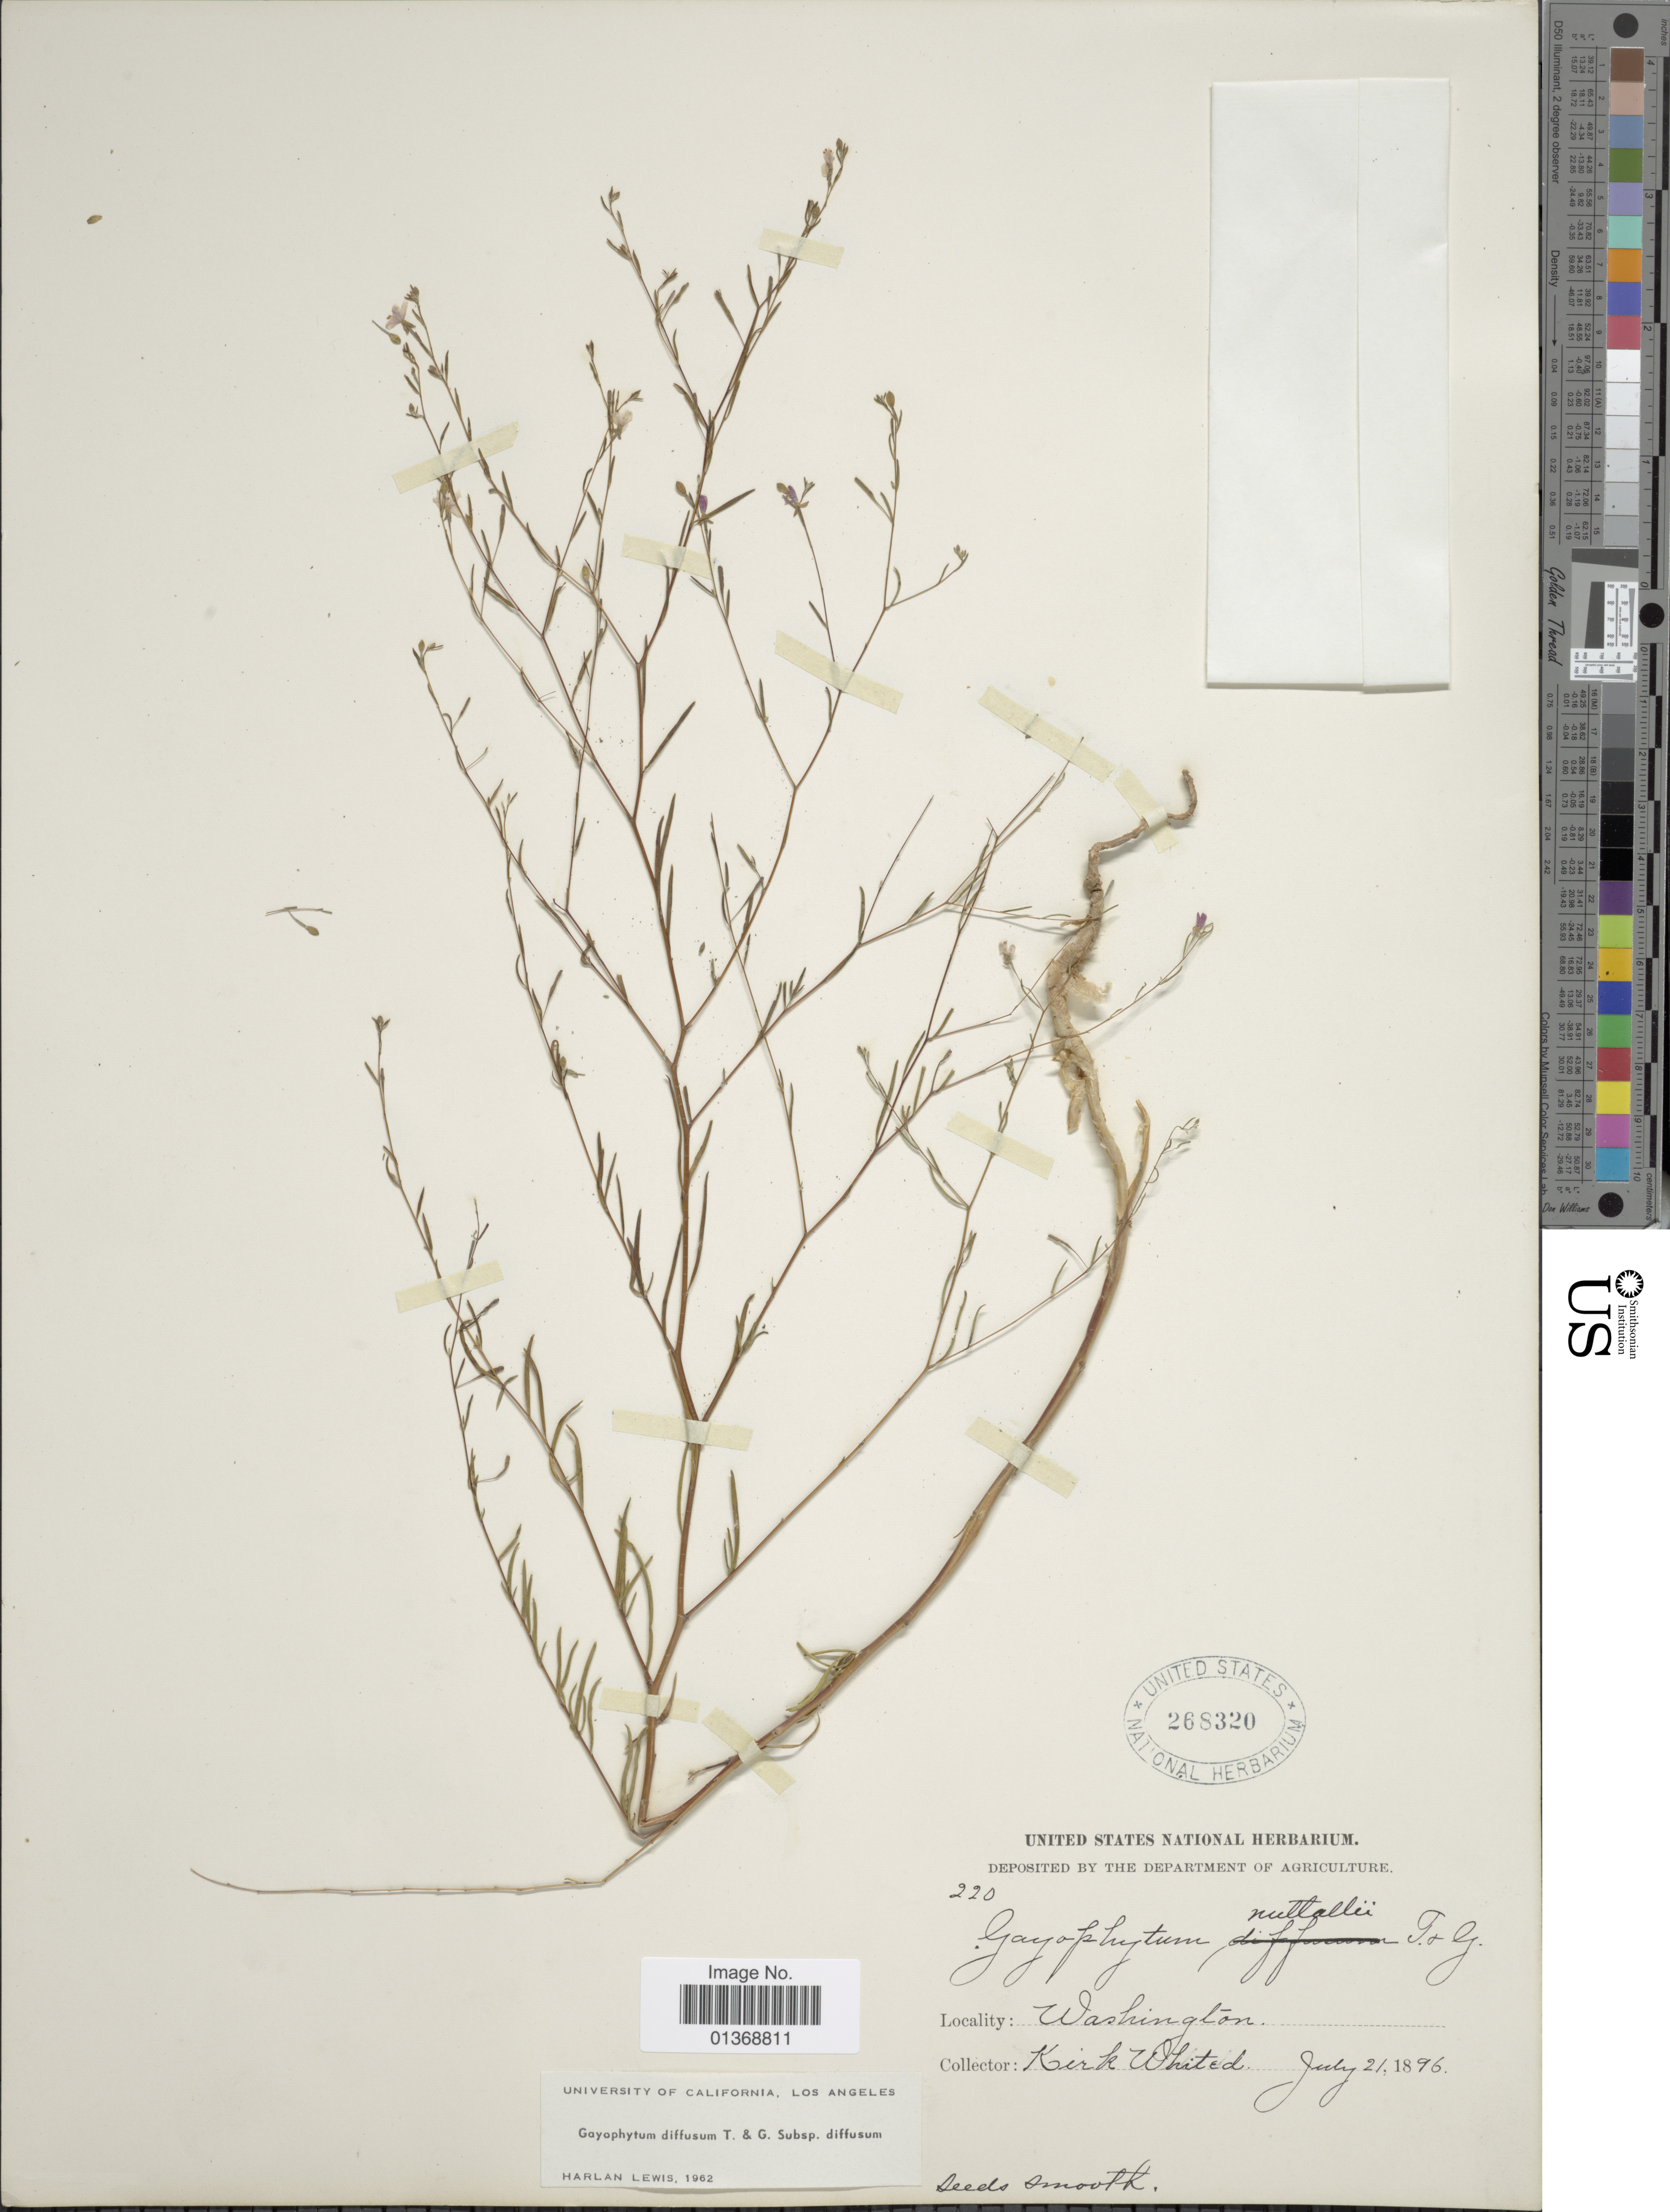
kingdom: Plantae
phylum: Tracheophyta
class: Magnoliopsida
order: Myrtales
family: Onagraceae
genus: Gayophytum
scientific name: Gayophytum diffusum subsp. diffusum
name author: Torr. & A. Gray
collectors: K. Whited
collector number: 220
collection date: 1896-07-21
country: United States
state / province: Washington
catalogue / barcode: US 268320